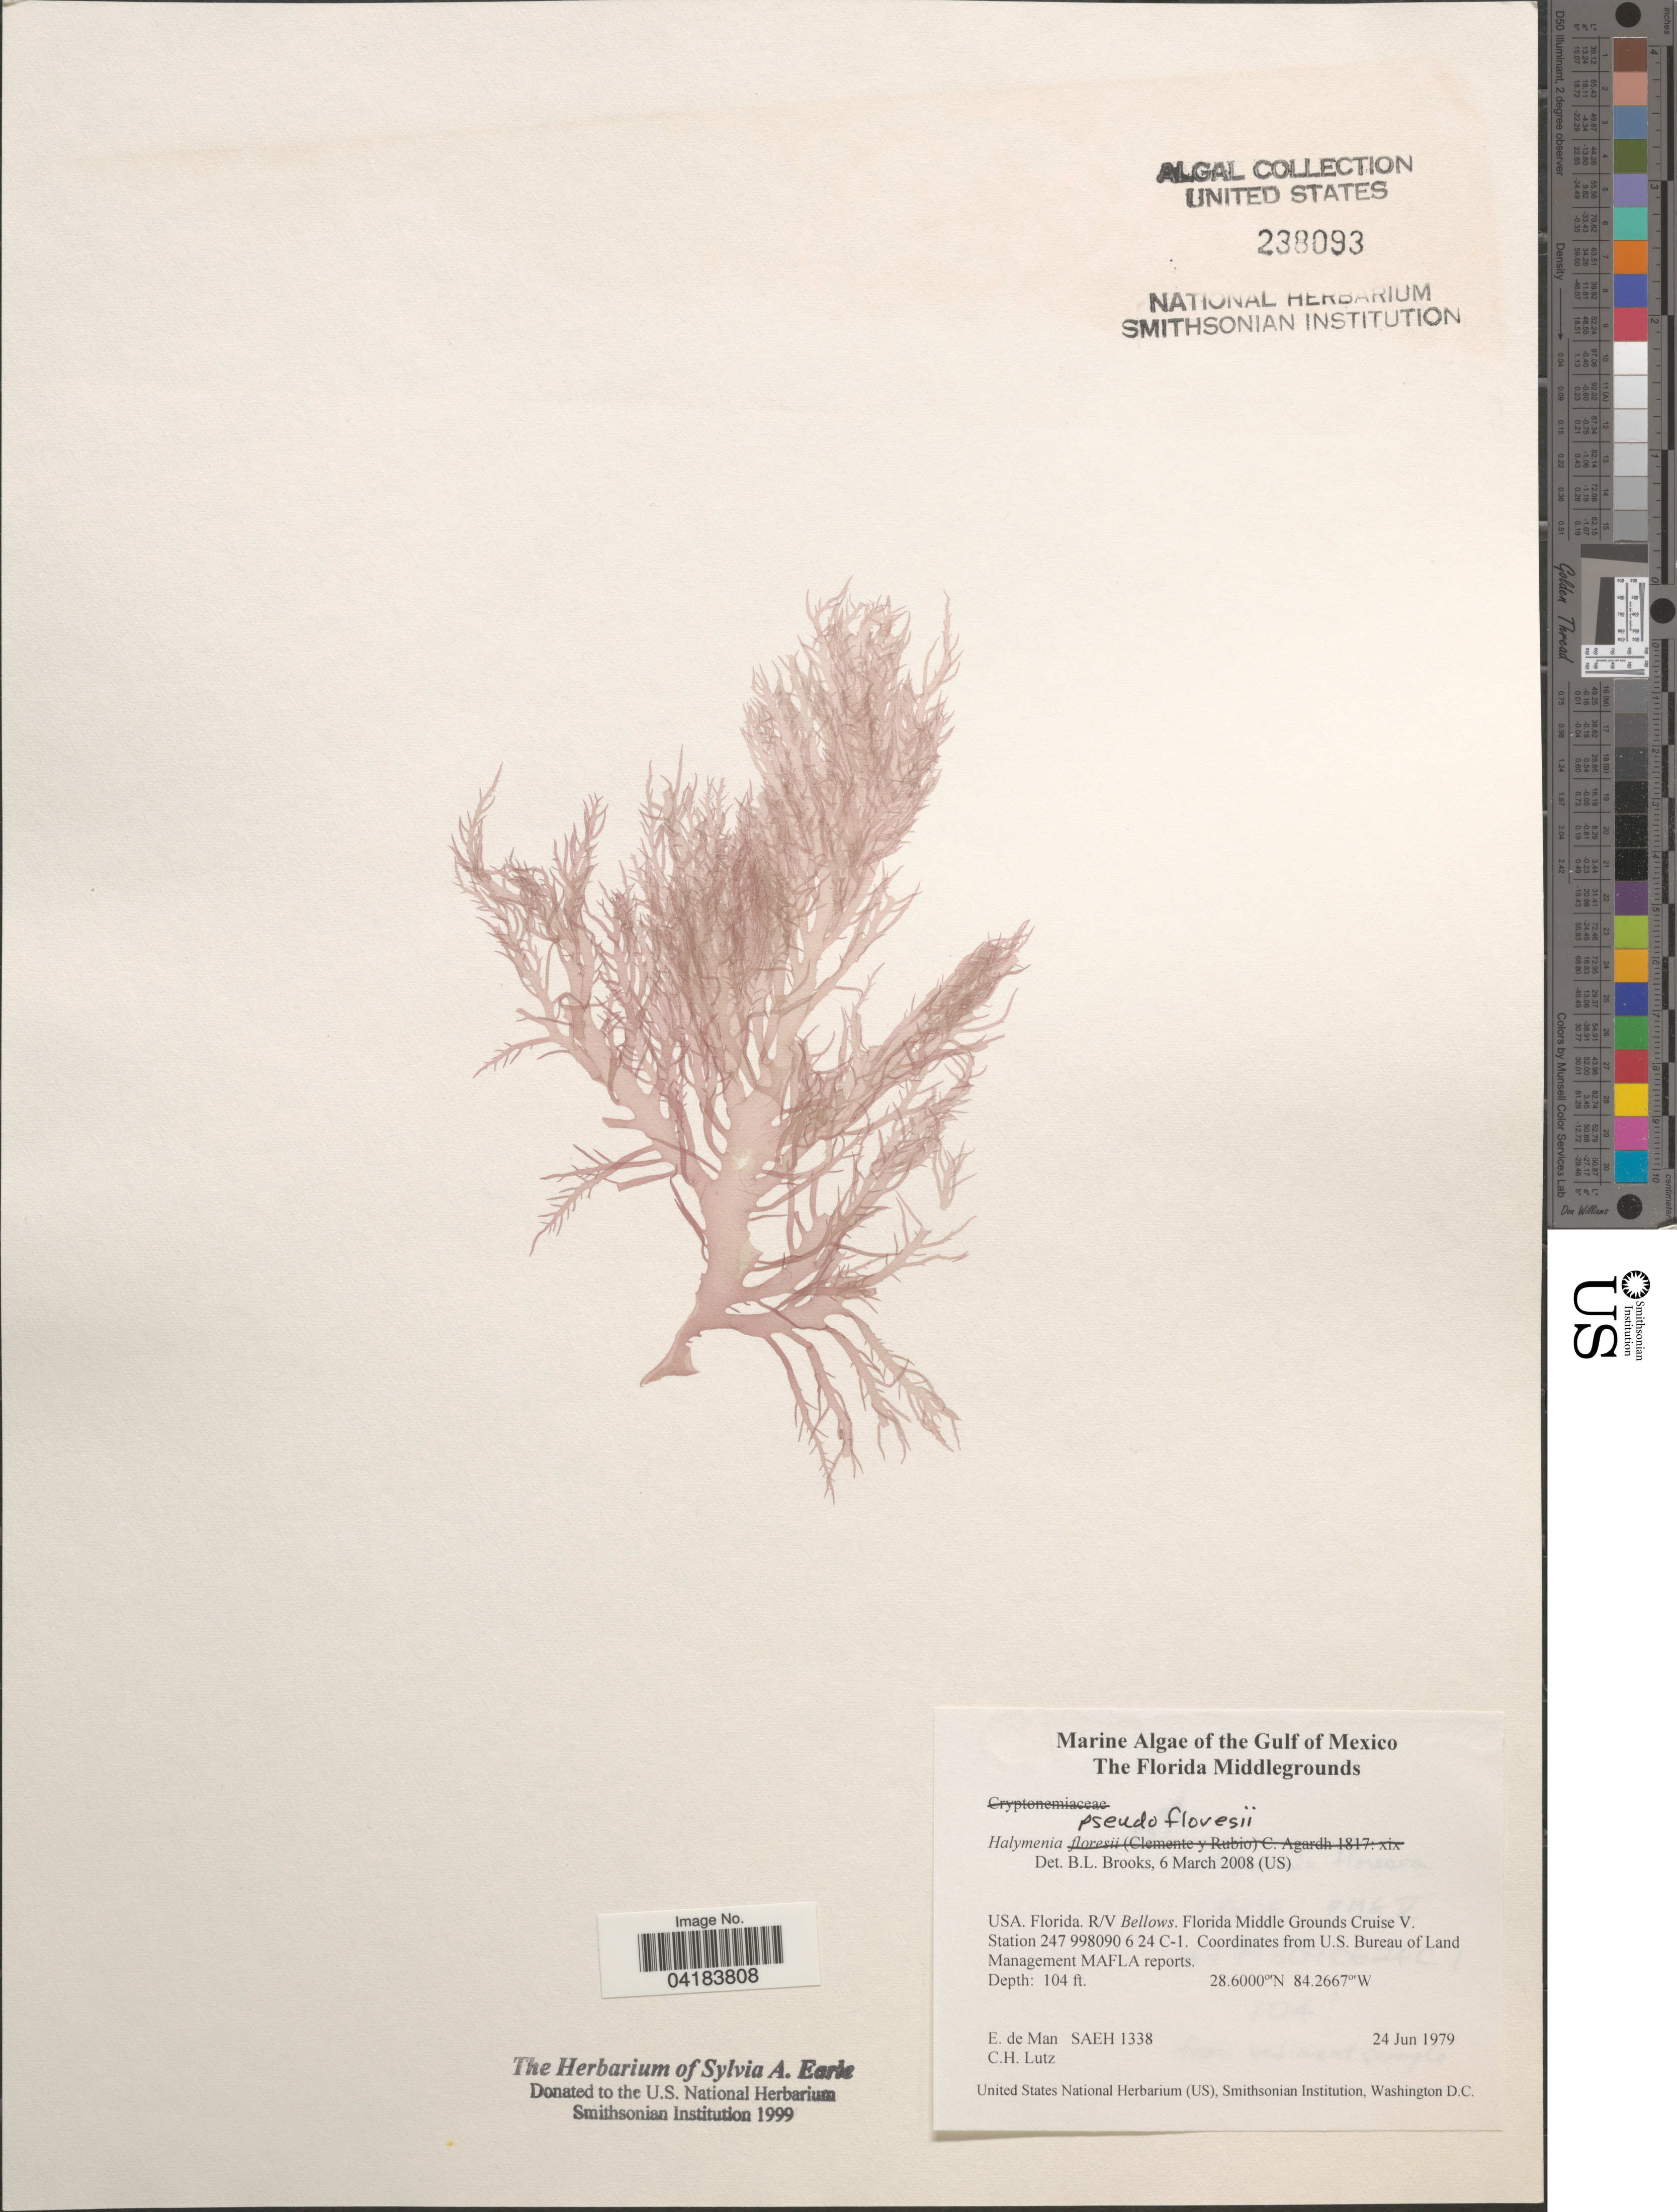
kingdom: Plantae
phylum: Rhodophyta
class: Florideophyceae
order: Halymeniales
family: Halymeniaceae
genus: Halymenia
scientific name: Halymenia pseudofloresia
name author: Collins & M. Howe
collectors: E. de Man & C. Lutz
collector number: SAEH1338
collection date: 1979-06-24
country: United States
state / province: Florida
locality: Gulf of Mexico. R/V Bellows. Florida Middle Grounds Cruise V. Station 247 998090 6 24 C-1.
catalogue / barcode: US 238093